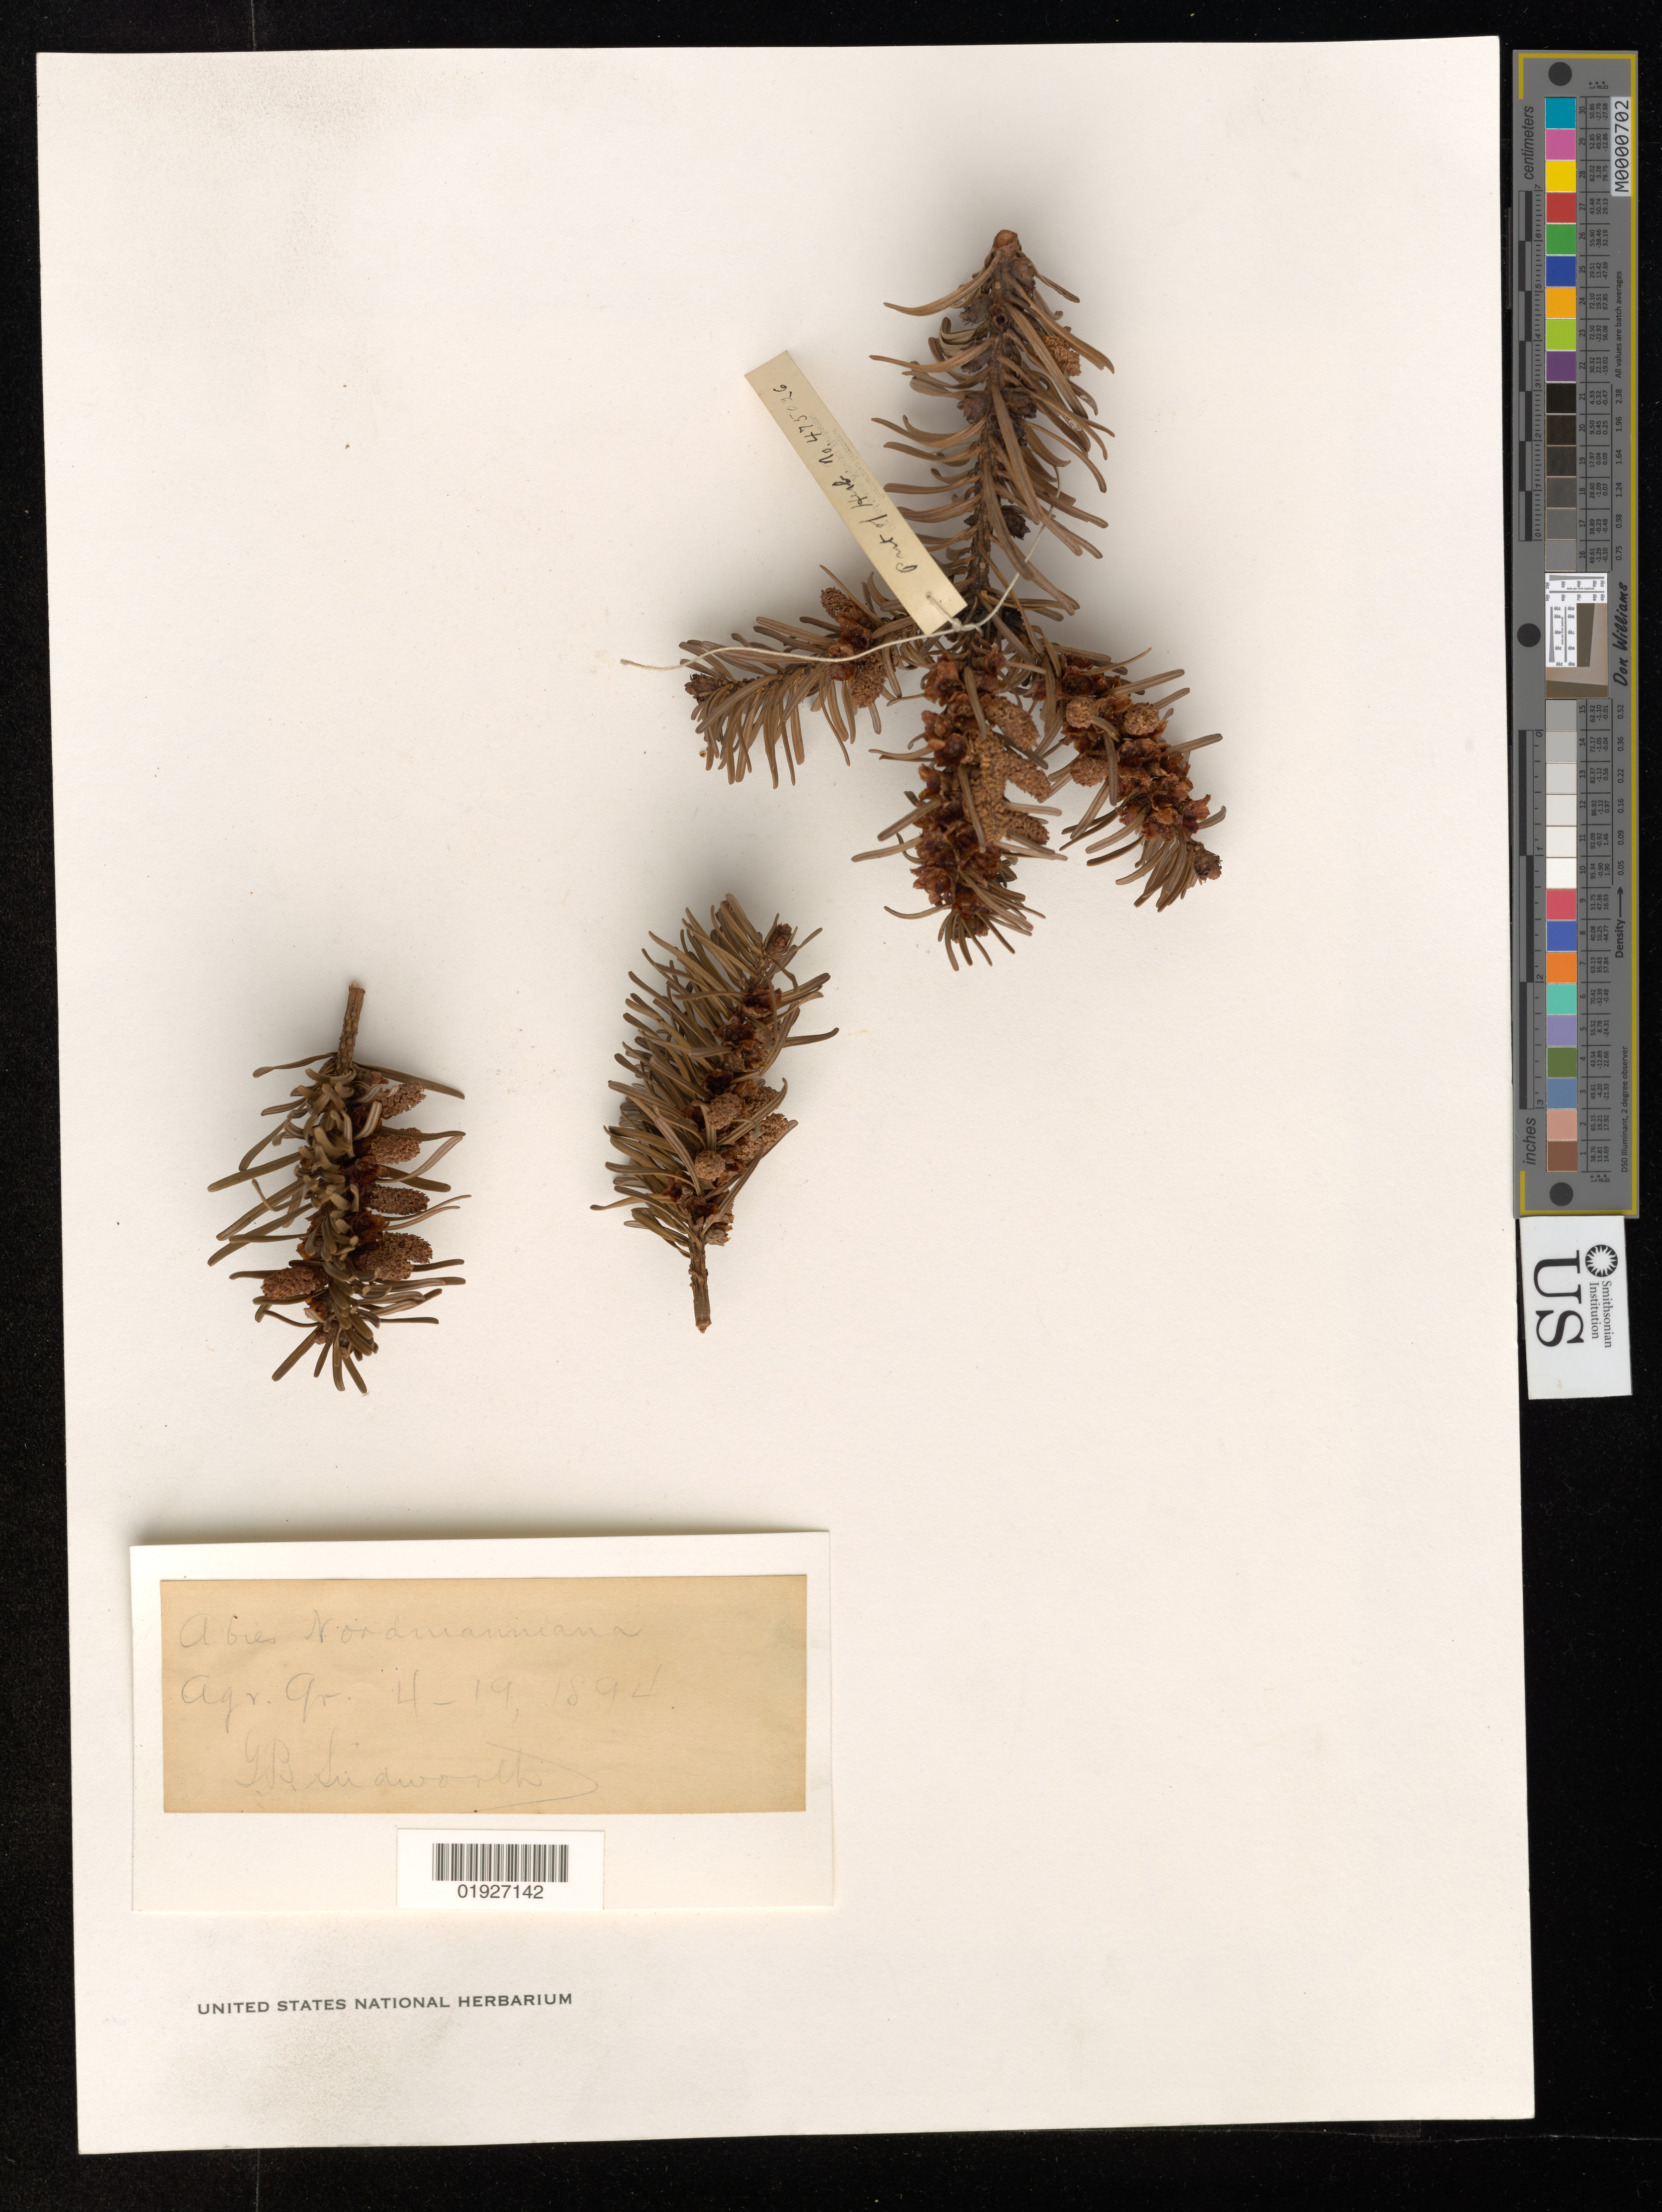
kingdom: Plantae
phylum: Tracheophyta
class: Pinopsida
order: Pinales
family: Pinaceae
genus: Abies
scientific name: Abies nordmanniana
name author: (Steven) Spach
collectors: G. B. Sudworth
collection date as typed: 19 Apr 1894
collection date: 1894-04-19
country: United States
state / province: District of Columbia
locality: Agricultural grounds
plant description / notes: Locality data may not be correct. The only information on the label is the identification [Abies nordmanniana], the collector, the date, and "Agr. Gr." [Agricultural Grounds]. This information matches a collection event in Washington, DC. However, the specimen is in a box labelled as Europe. It is unclear if the specimen was misplaced or if the collection event information is incorrect.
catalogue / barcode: US 475026